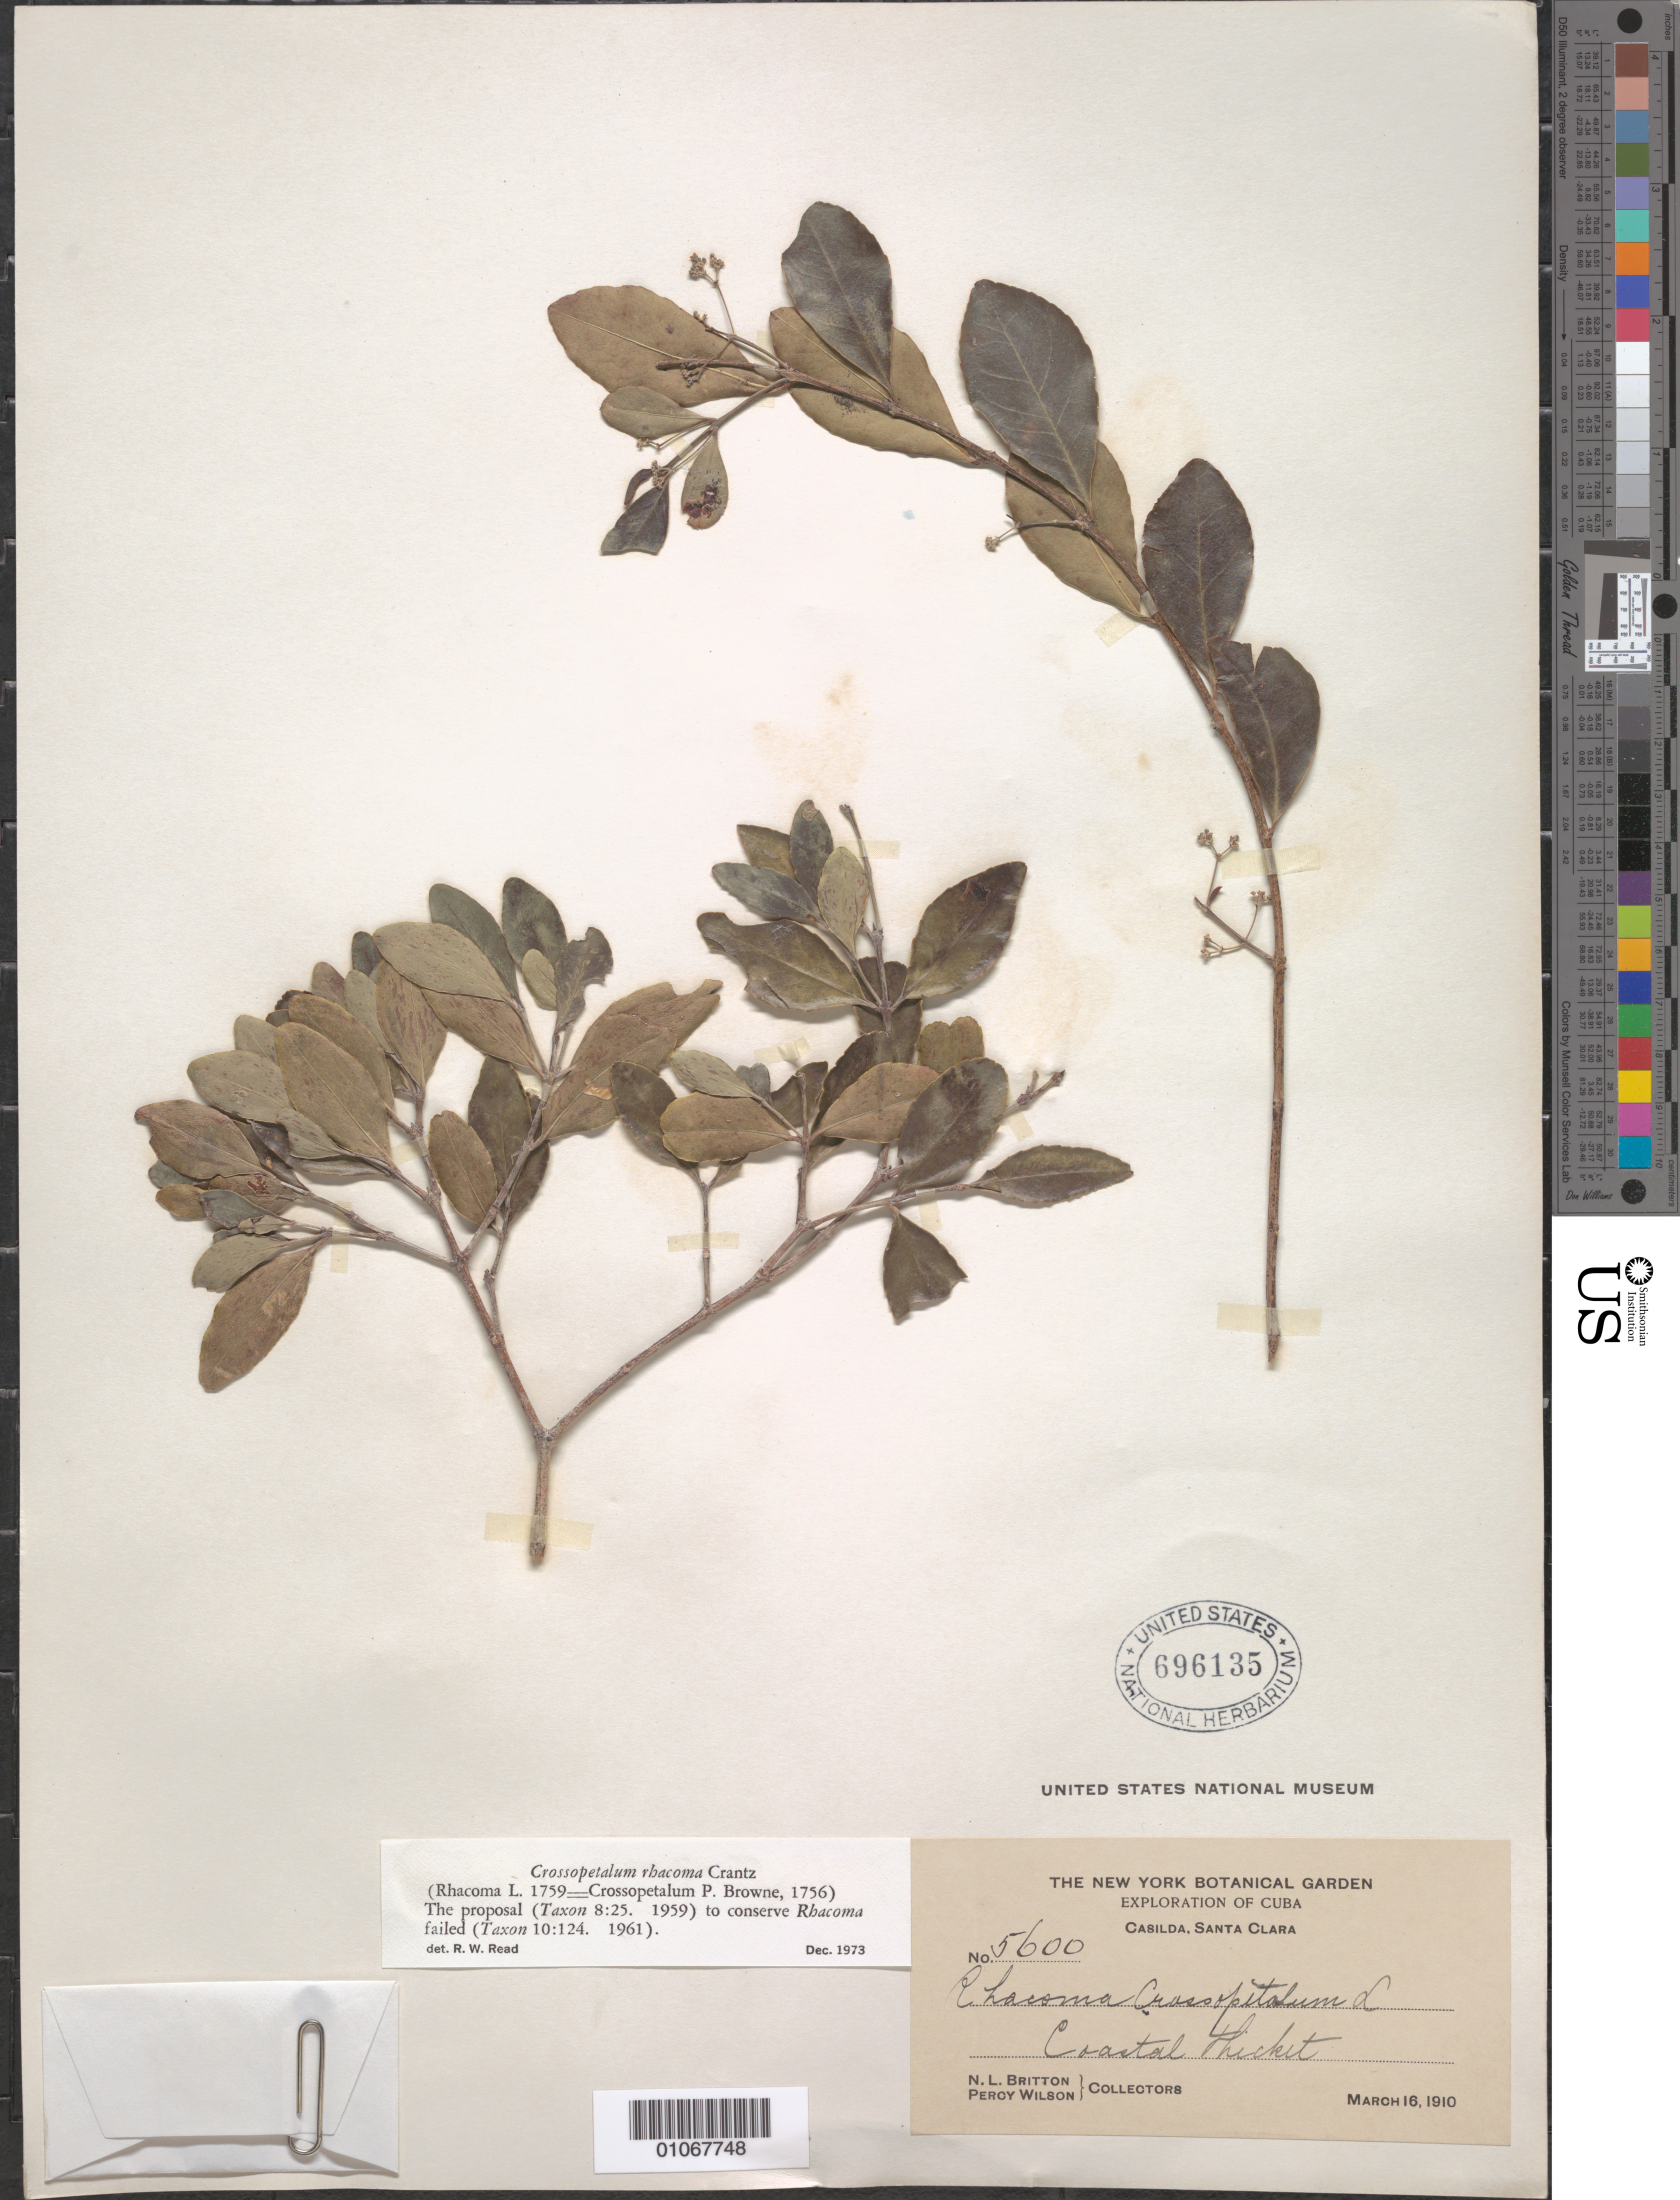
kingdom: Plantae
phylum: Tracheophyta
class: Magnoliopsida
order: Celastrales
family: Celastraceae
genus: Crossopetalum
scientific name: Crossopetalum rhacoma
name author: Crantz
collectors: N. Britton & P. Wilson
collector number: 5600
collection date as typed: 16 Mar 1910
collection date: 1910-03-16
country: Cuba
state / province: Villa Clara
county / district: Santa Clara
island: Cuba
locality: Casilda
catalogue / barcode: US 696135